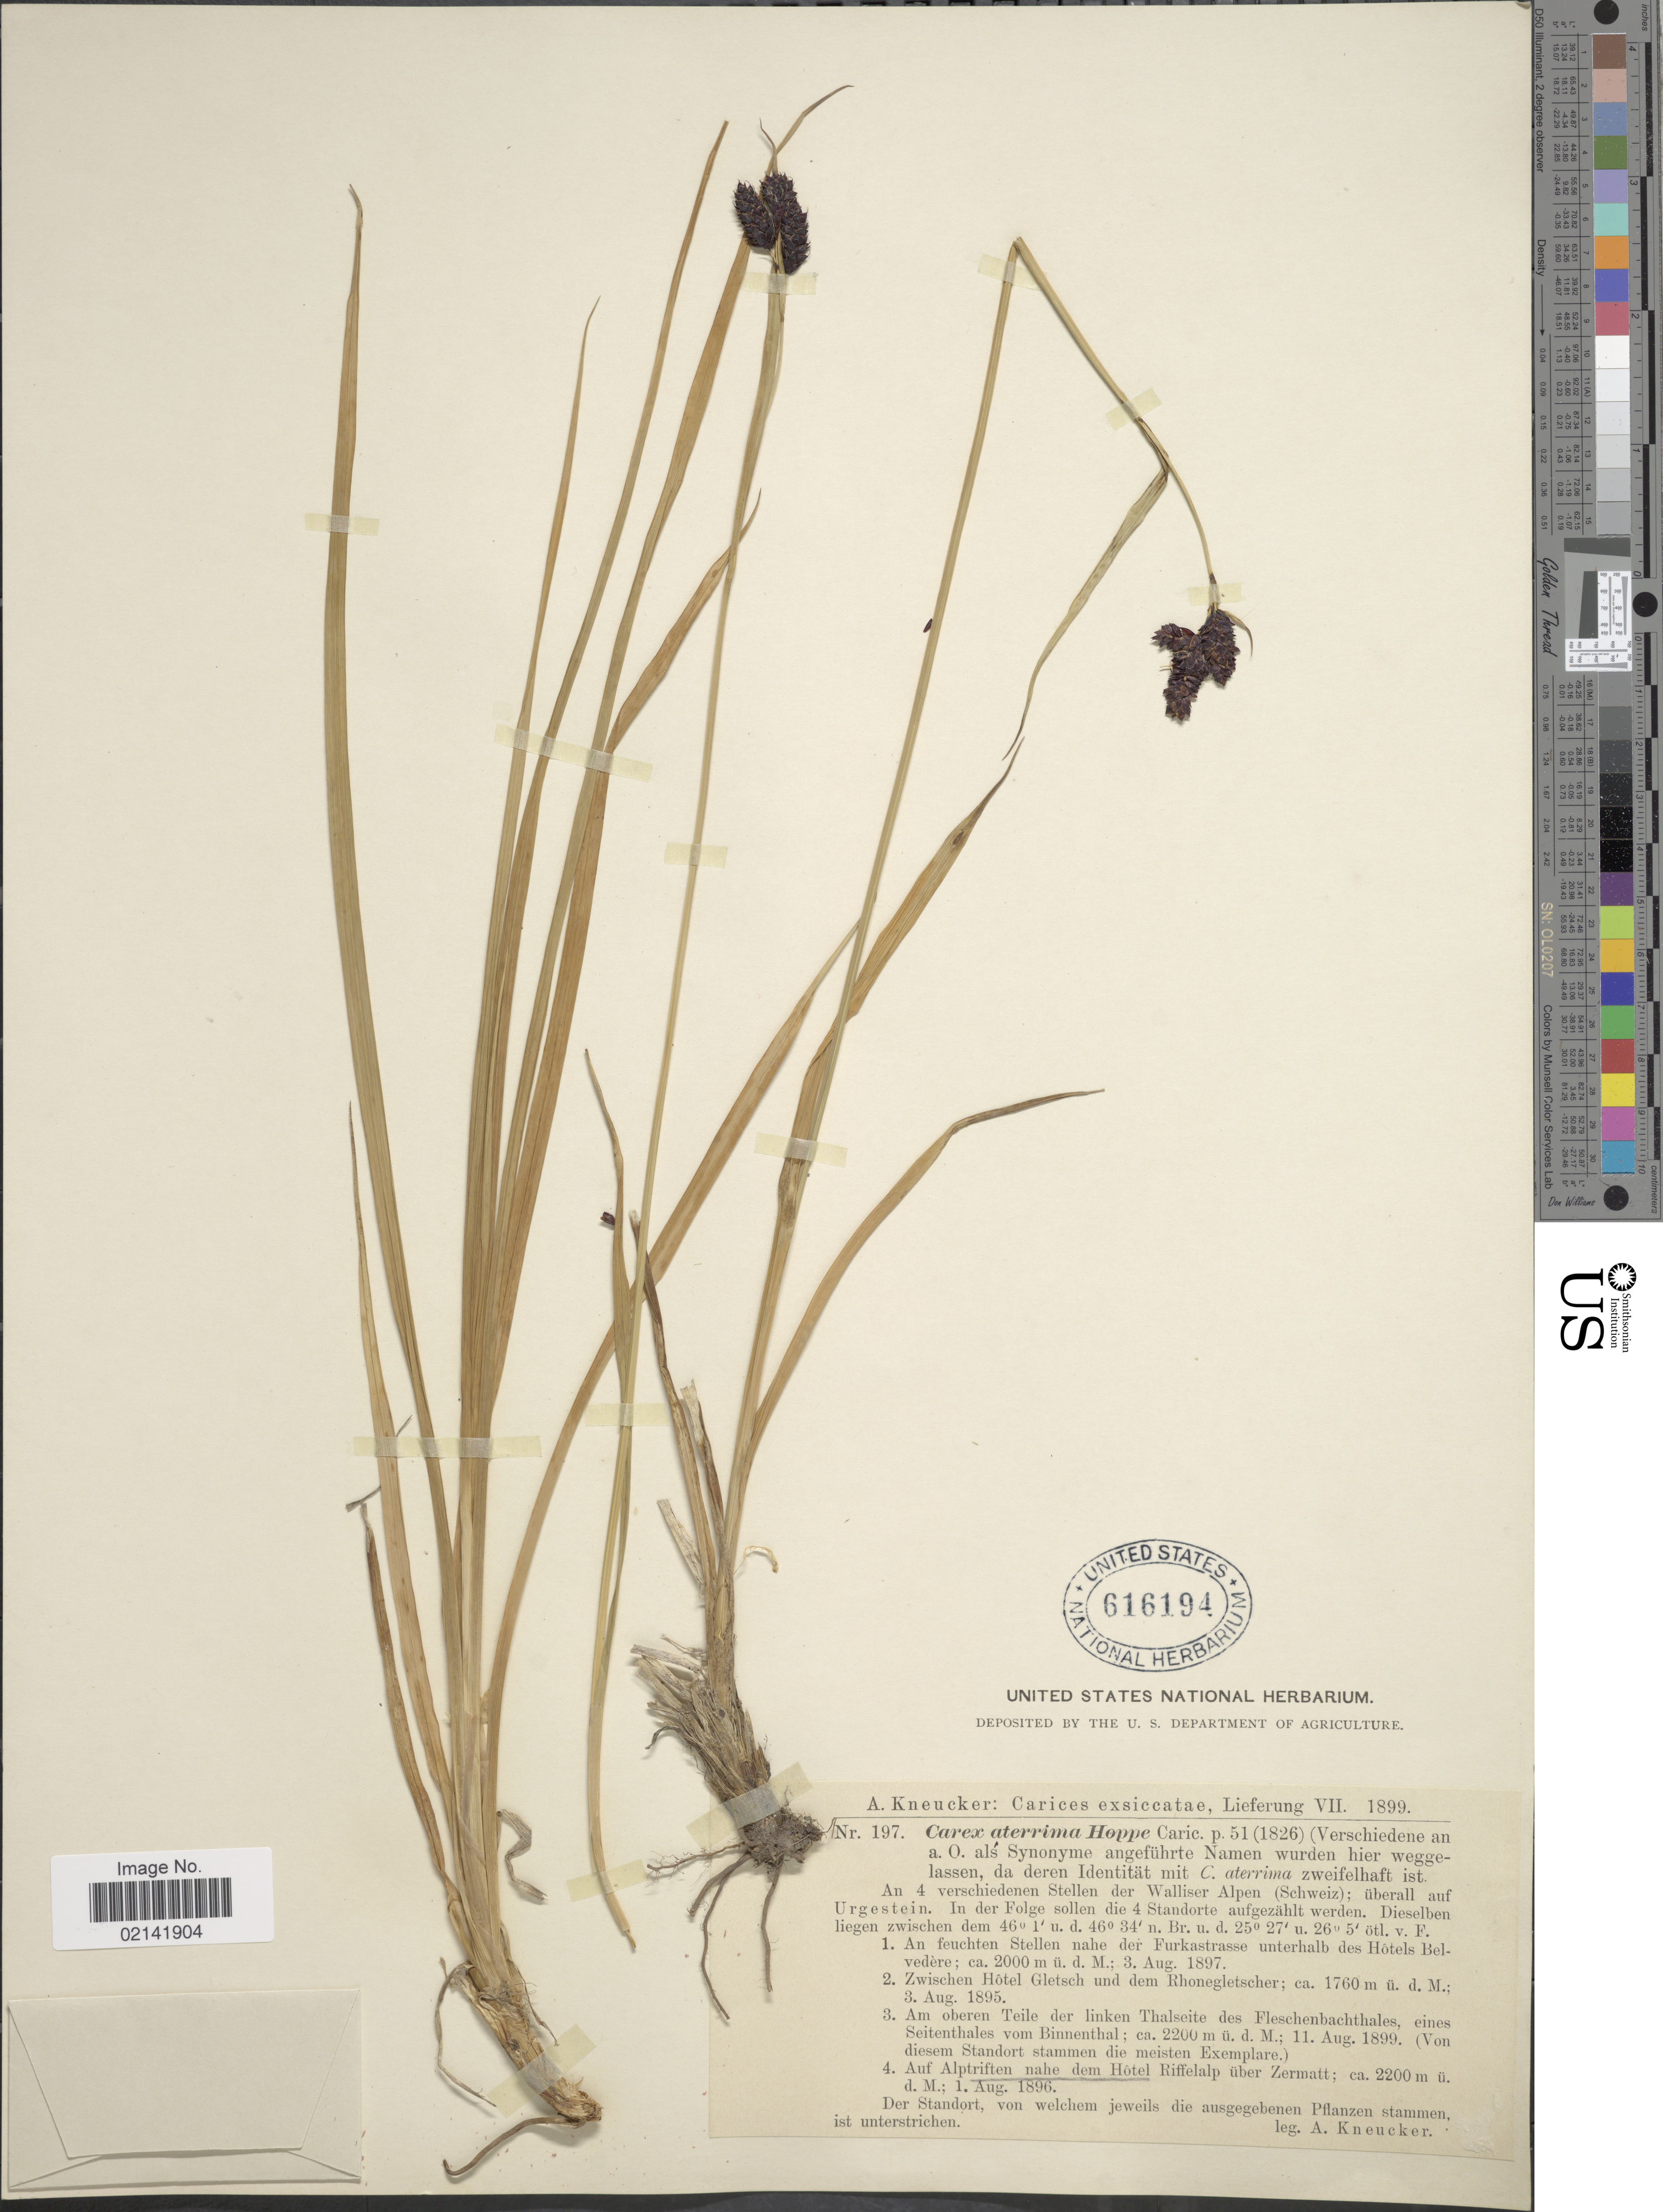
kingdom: Plantae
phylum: Tracheophyta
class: Liliopsida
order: Poales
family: Cyperaceae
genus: Carex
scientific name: Carex aterrima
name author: Hoppe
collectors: A. Kneucker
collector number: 197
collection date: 1896-08-01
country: Switzerland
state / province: Valais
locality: Walliser Alpen (Schweiz). Auf Alptriften nahe dem Hotel Riffelalp uber Zermatt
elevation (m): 2200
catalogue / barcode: US 616194